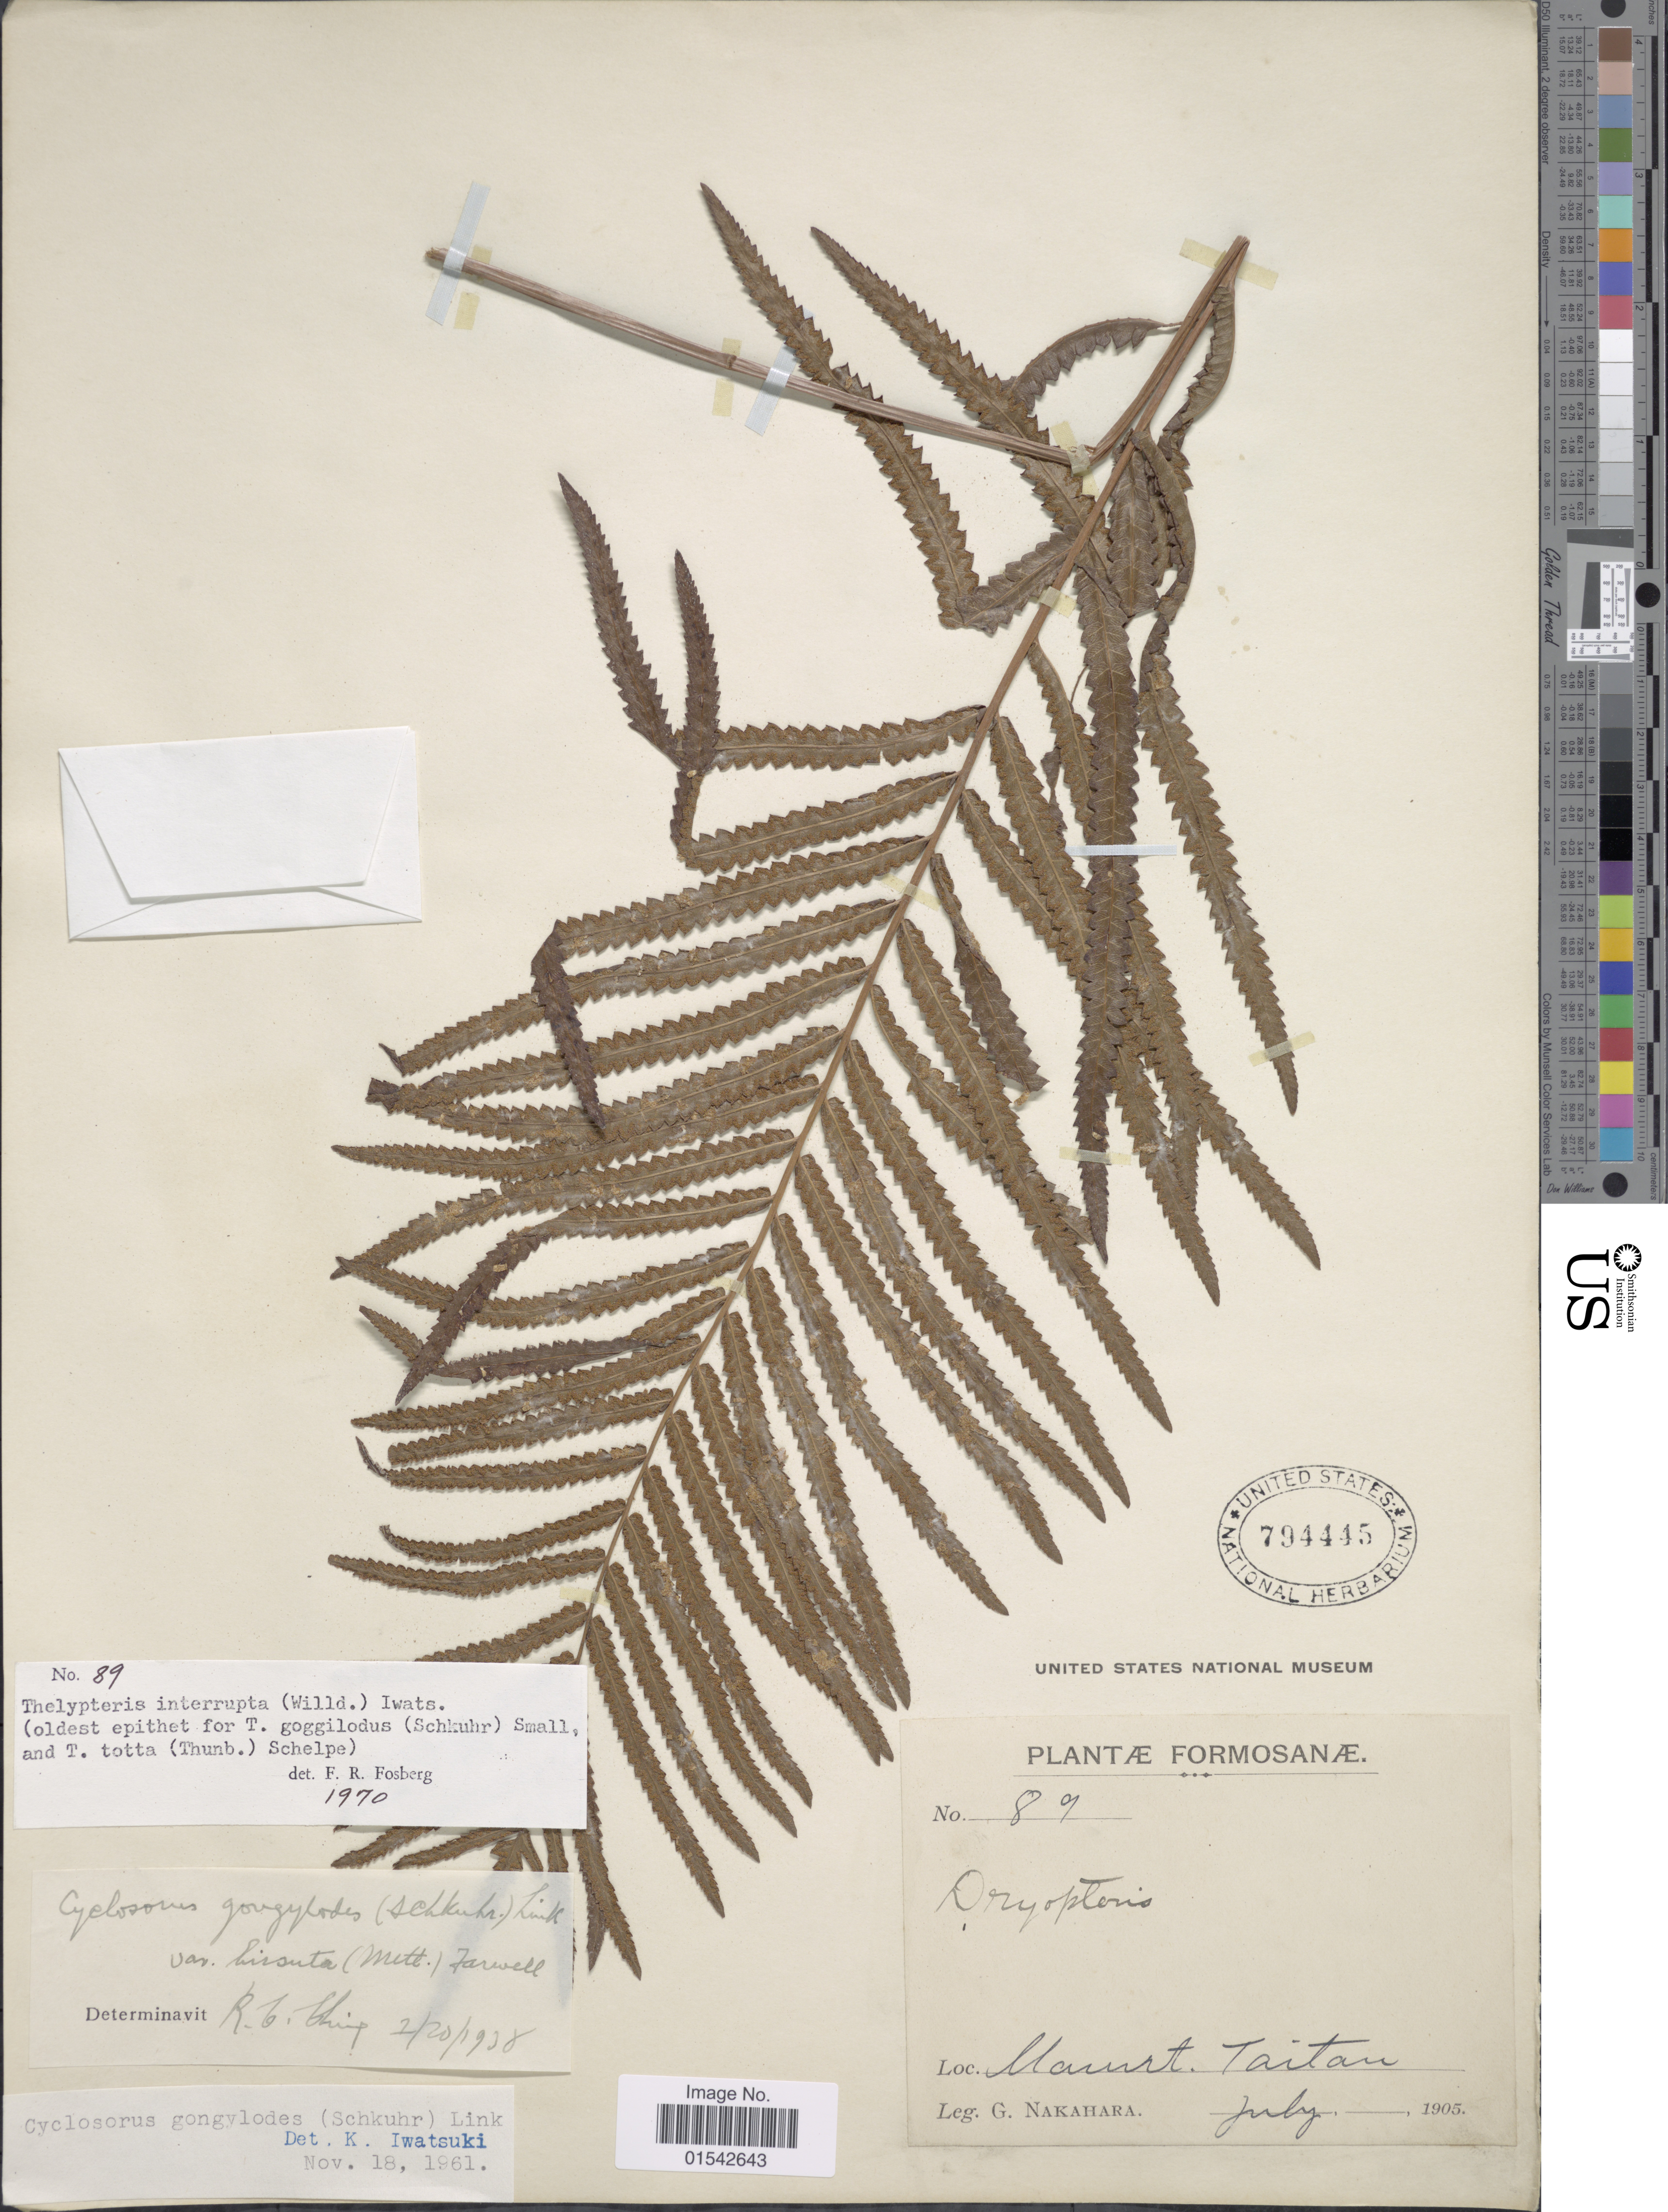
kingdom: Plantae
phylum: Tracheophyta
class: Polypodiopsida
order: Polypodiales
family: Thelypteridaceae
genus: Cyclosorus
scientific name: Cyclosorus interruptus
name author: (Willd.) H. Itô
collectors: G. Nakahara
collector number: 89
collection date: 1905-07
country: Taiwan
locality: Formosanae, Mount Taitan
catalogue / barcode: US 794445